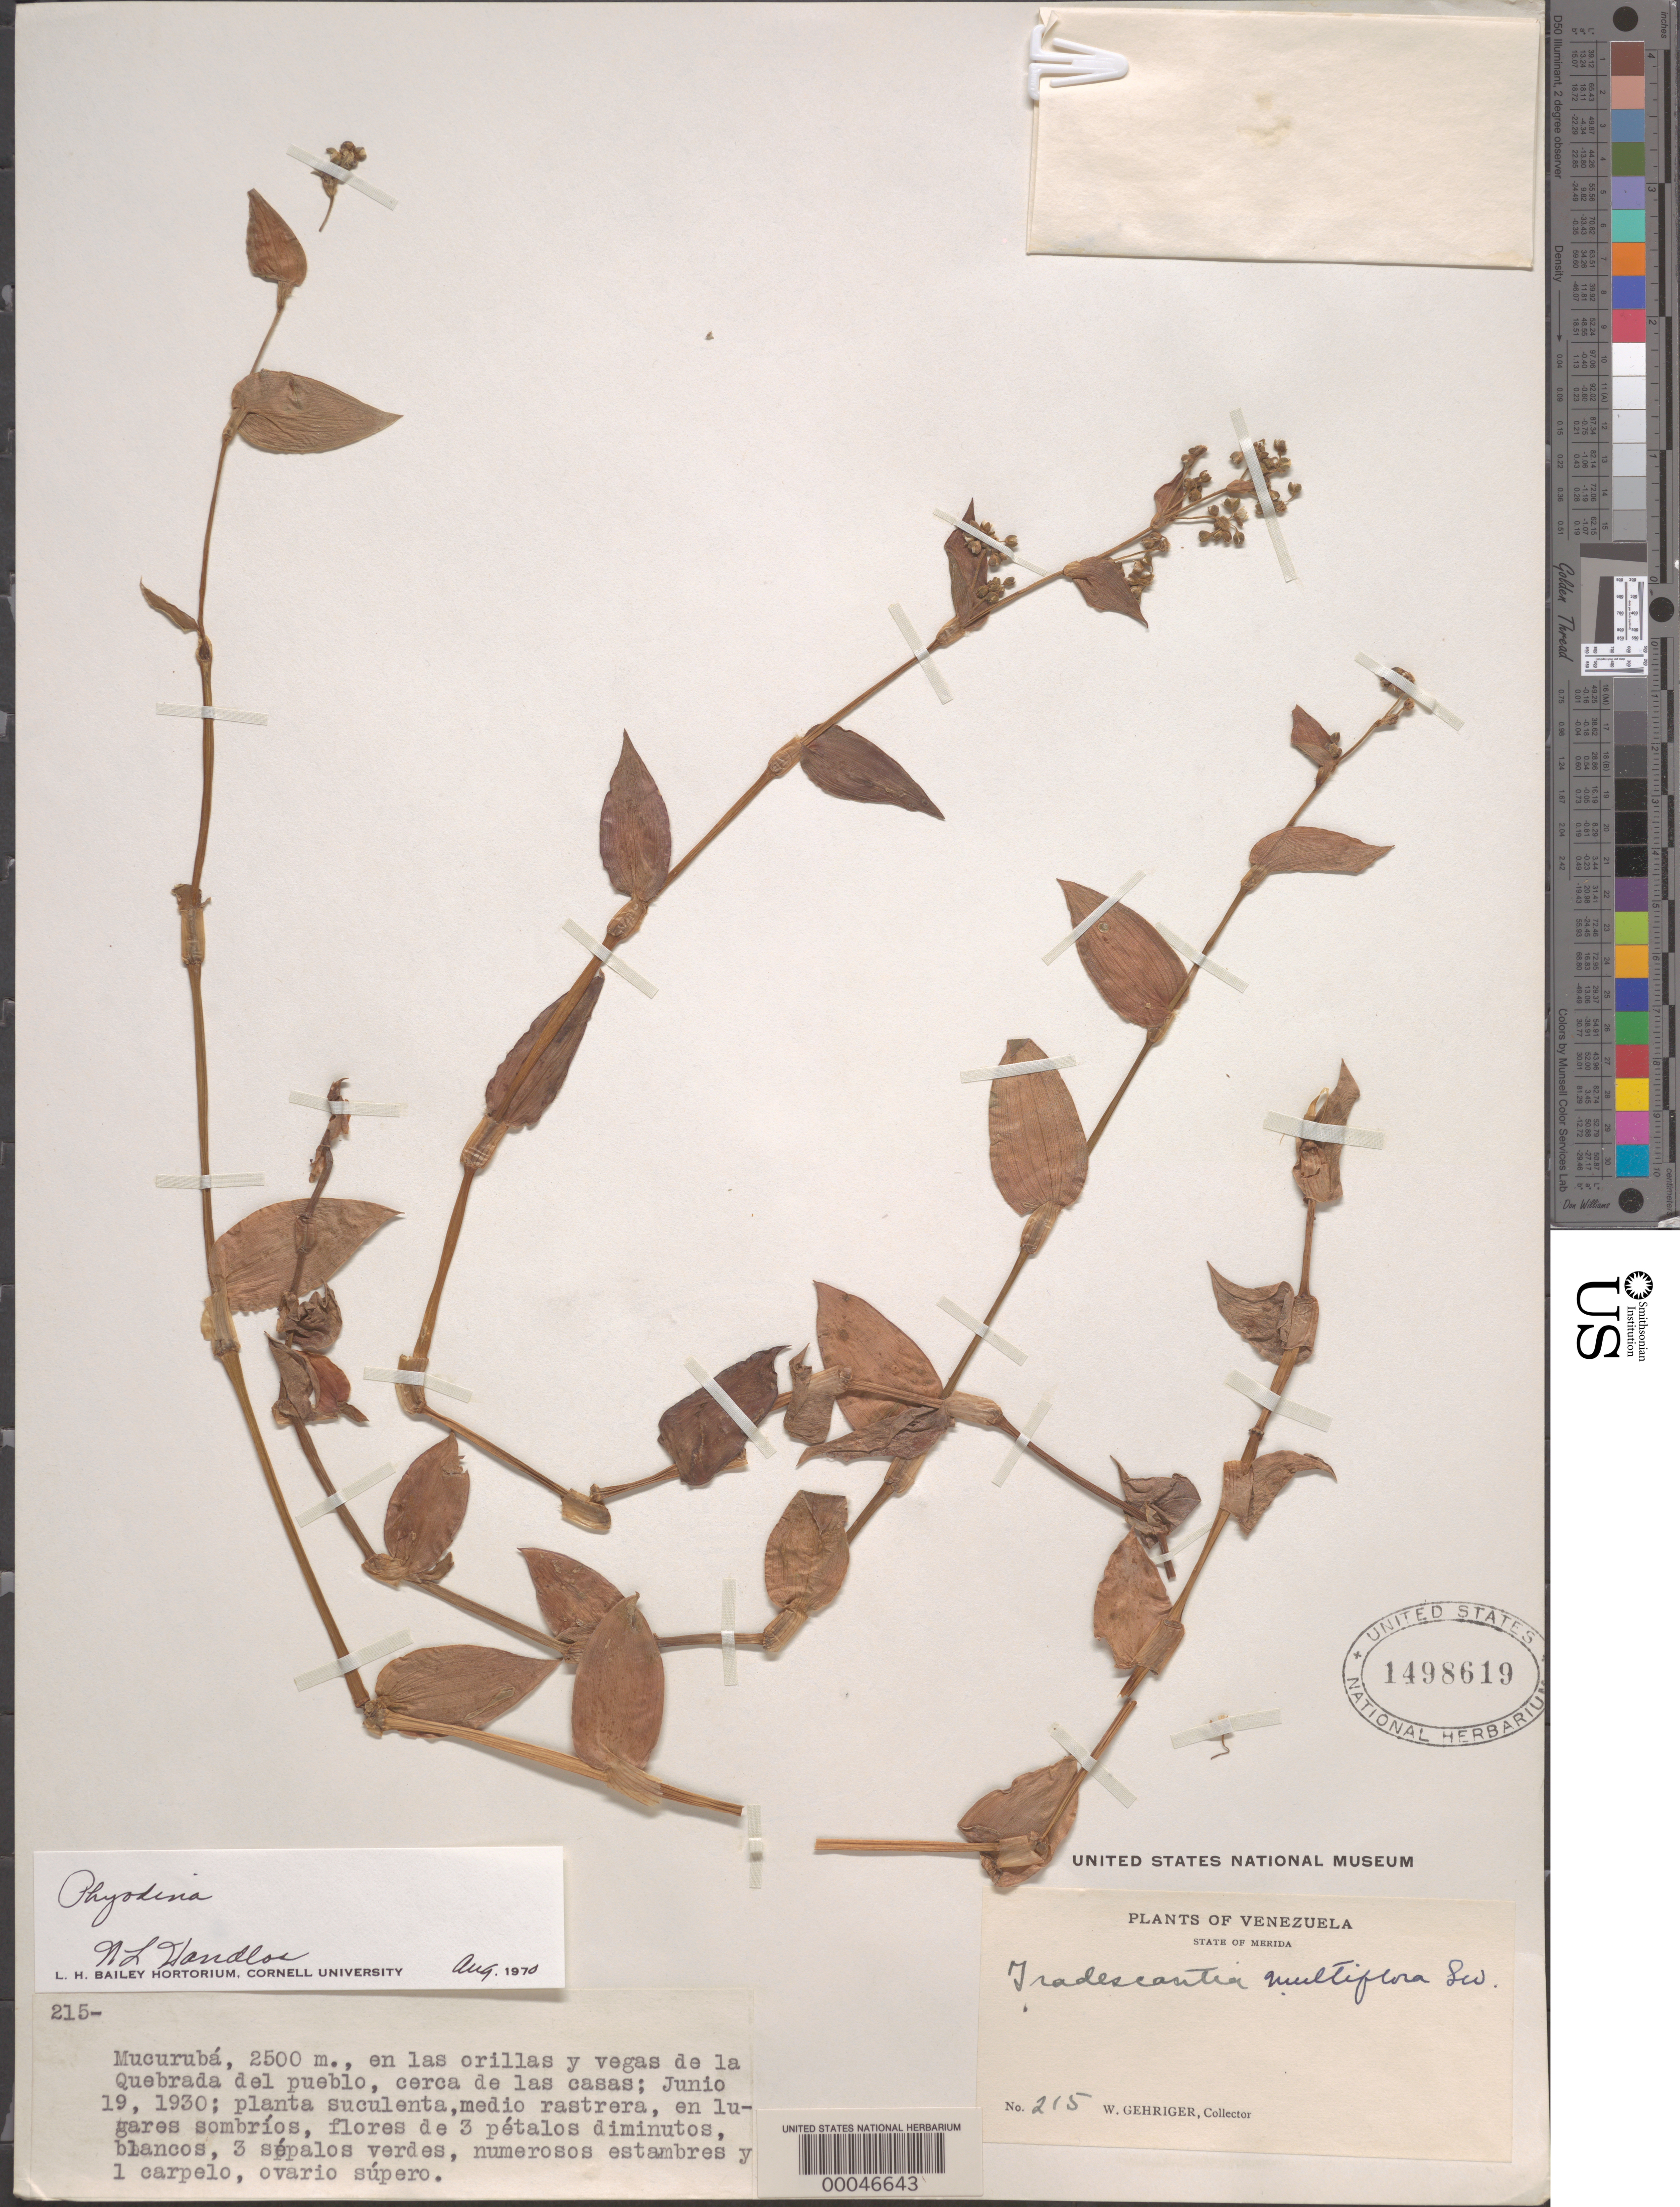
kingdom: Plantae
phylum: Tracheophyta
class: Liliopsida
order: Commelinales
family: Commelinaceae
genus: Callisia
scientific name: Callisia sp.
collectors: W. Gehriger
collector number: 215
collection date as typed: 19 Jun 1930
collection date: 1930-06-19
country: Venezuela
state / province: Mérida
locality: Mucuruba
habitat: Quebrada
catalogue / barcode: US 1498619